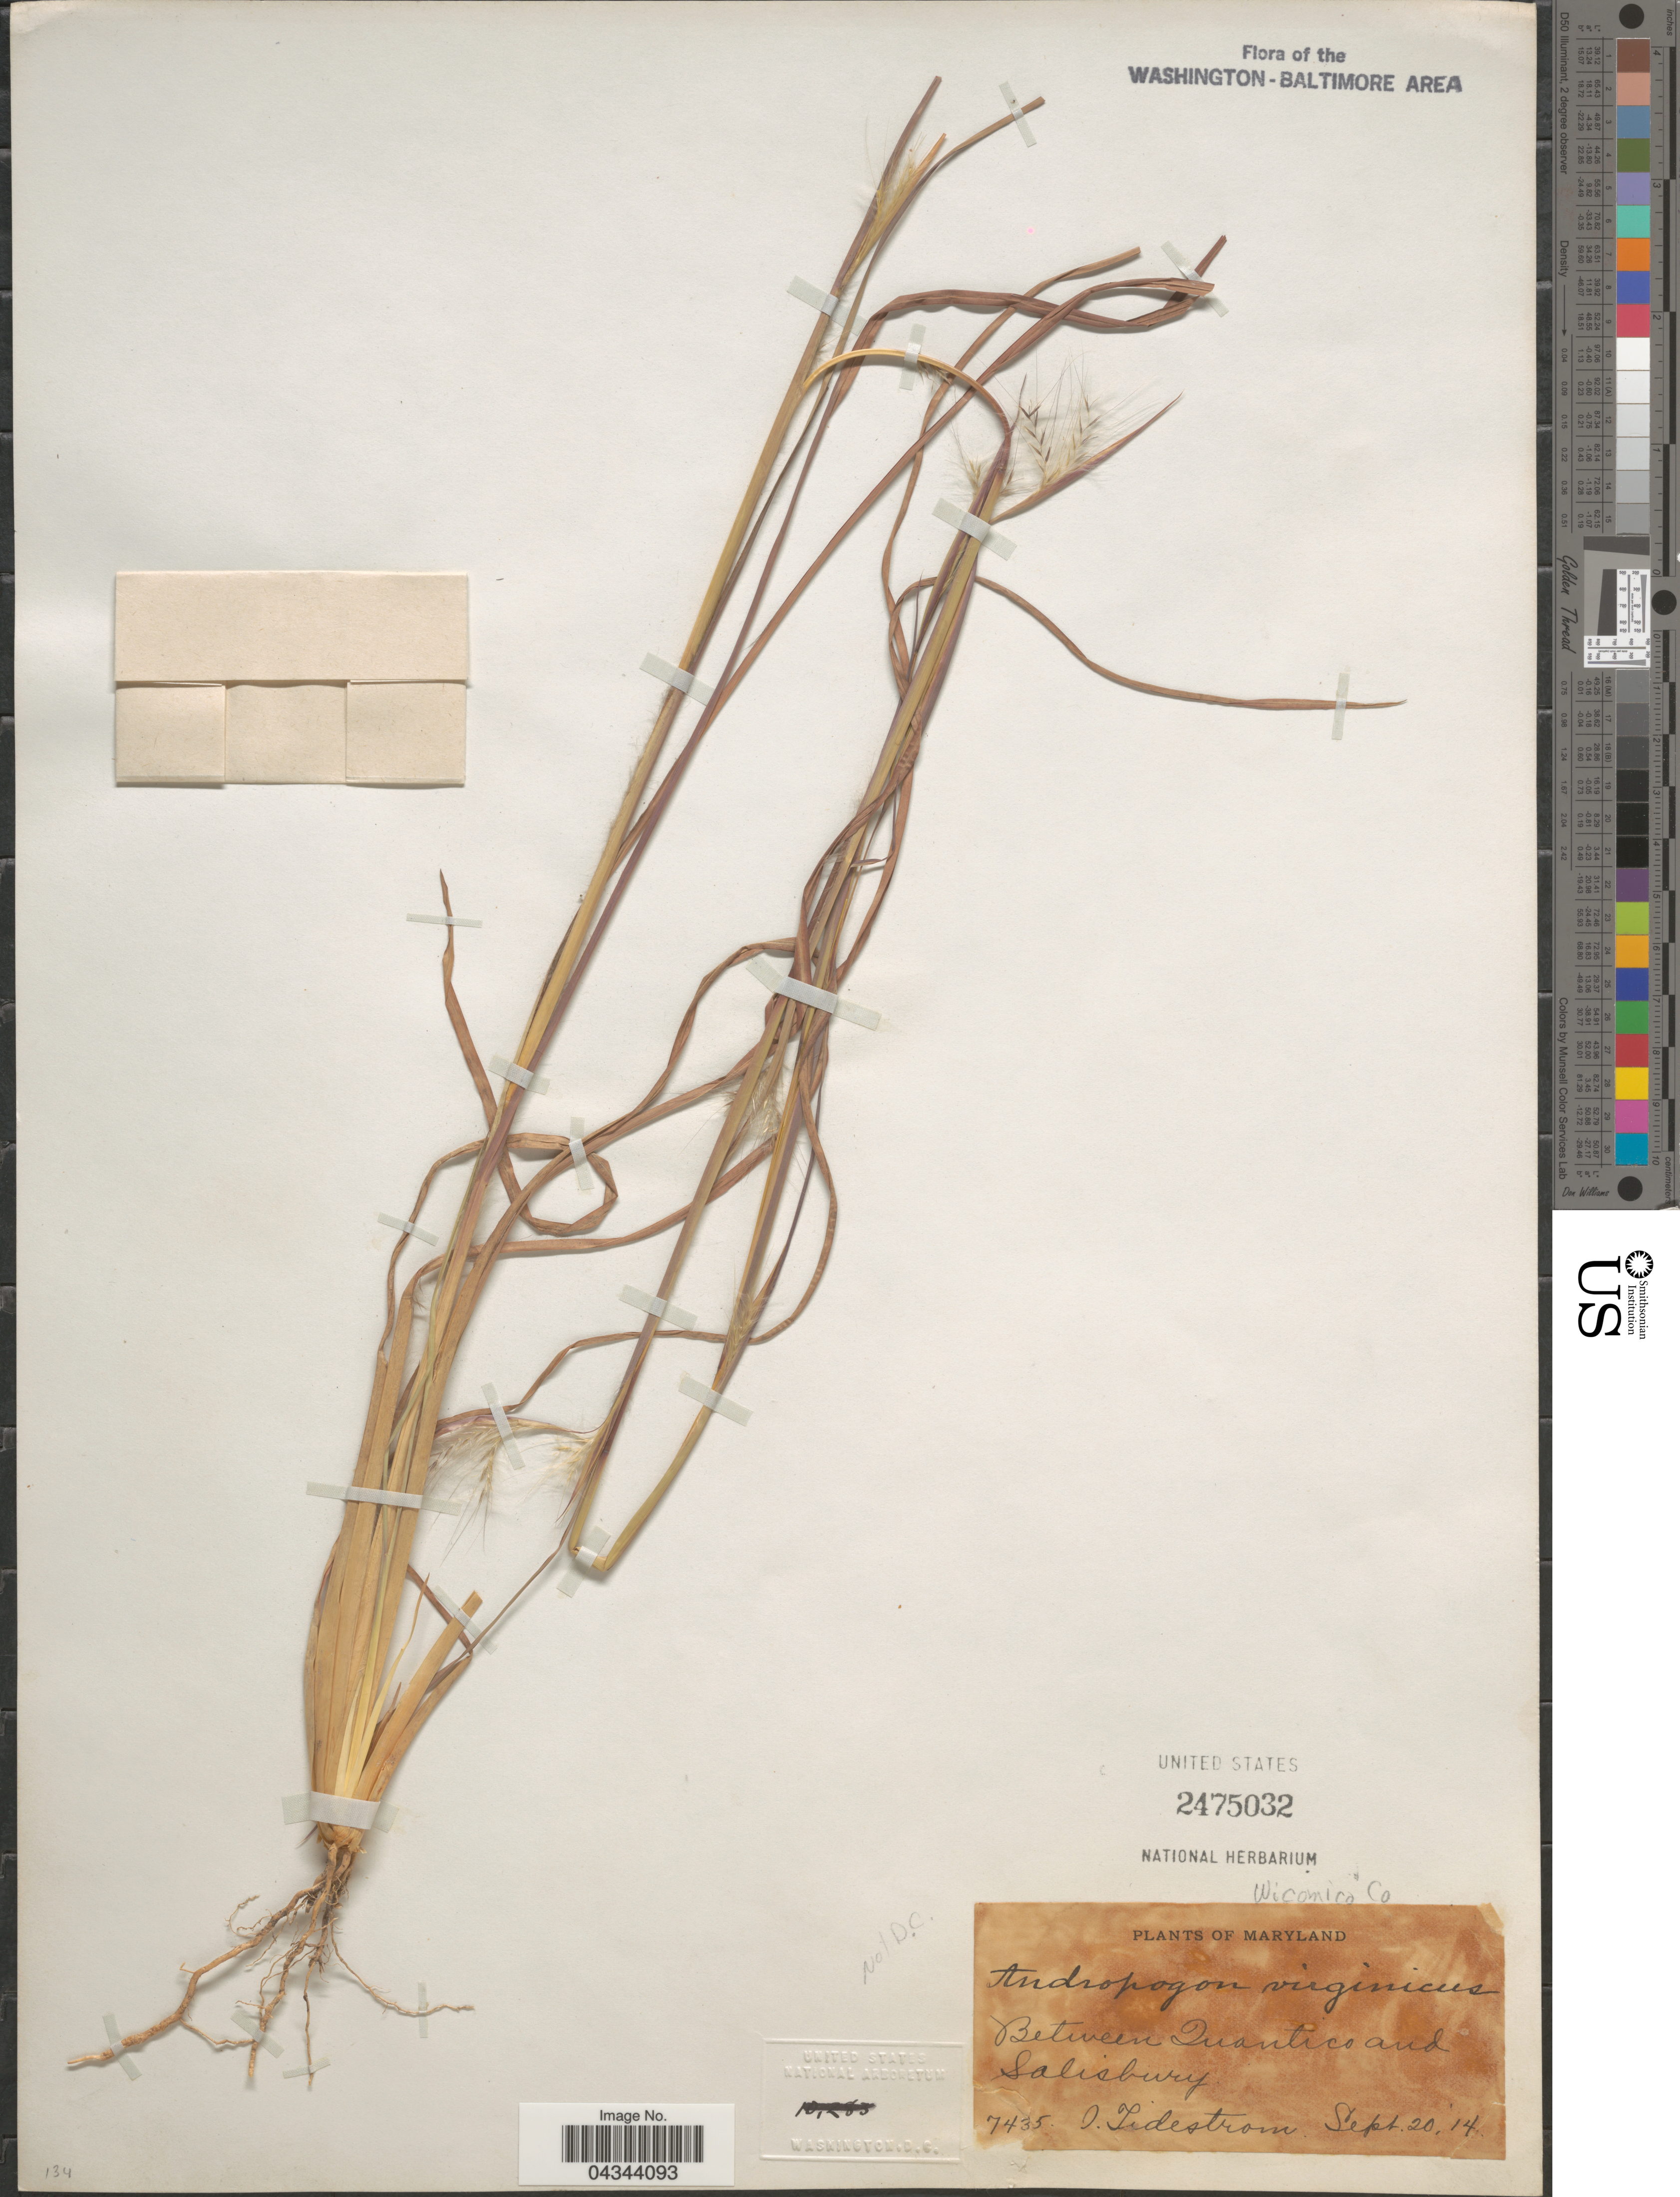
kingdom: Plantae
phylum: Tracheophyta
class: Liliopsida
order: Poales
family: Poaceae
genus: Andropogon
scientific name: Andropogon virginicus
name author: L.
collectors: I. F. Tidestrom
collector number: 7435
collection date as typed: Transcribed d/m/y: 20/9/14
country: United States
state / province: Maryland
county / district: Wicomico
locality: Wicomico Co. Between Quantico and Salisbury.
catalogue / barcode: US 2475032